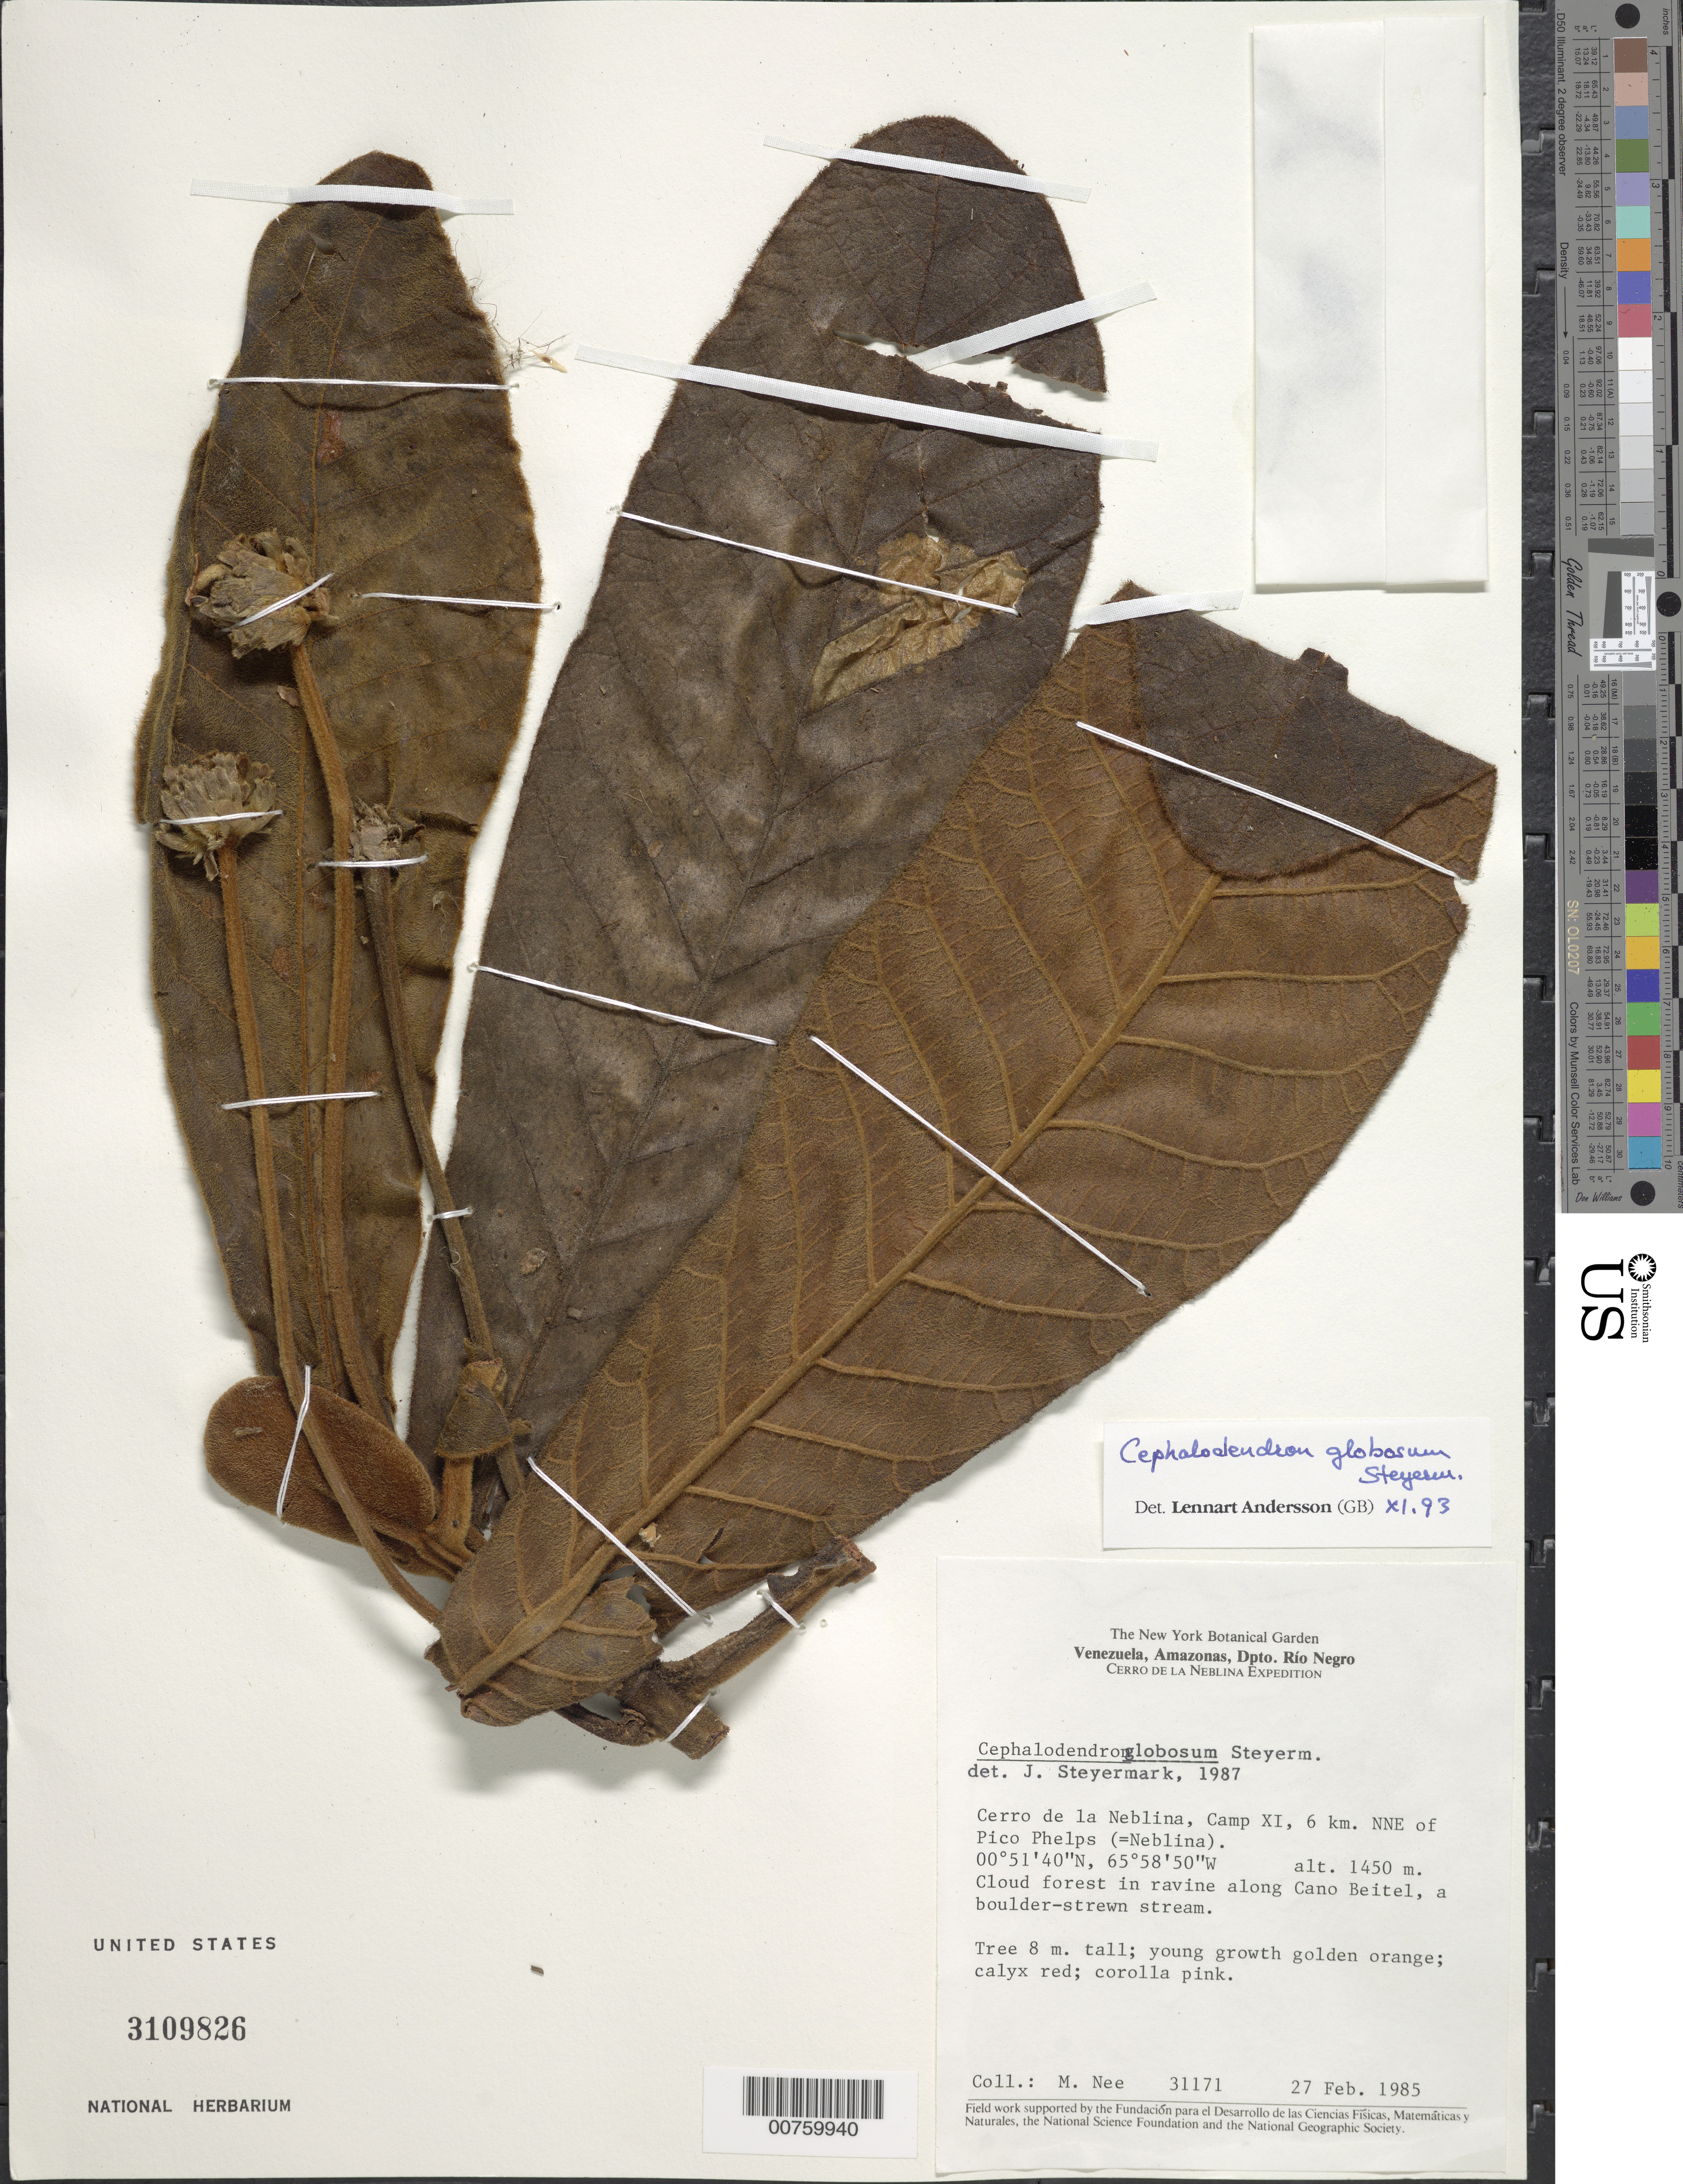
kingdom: Plantae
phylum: Tracheophyta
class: Magnoliopsida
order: Gentianales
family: Rubiaceae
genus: Cephalodendron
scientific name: Cephalodendron globosum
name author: Steyerm.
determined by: Andersson, [Bengt] Lennart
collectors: M. Nee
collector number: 31171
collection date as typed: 27-Feb-85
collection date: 1985-02-27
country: Venezuela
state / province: Amazonas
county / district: Río Negro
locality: Cerro de la Neblina, Camp XI, 6 km NNE of Pico Phelps, along Caño Beitel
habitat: Cloud forest in ravine along caño, a boulder-strewn stream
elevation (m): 1450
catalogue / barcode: US 3109826